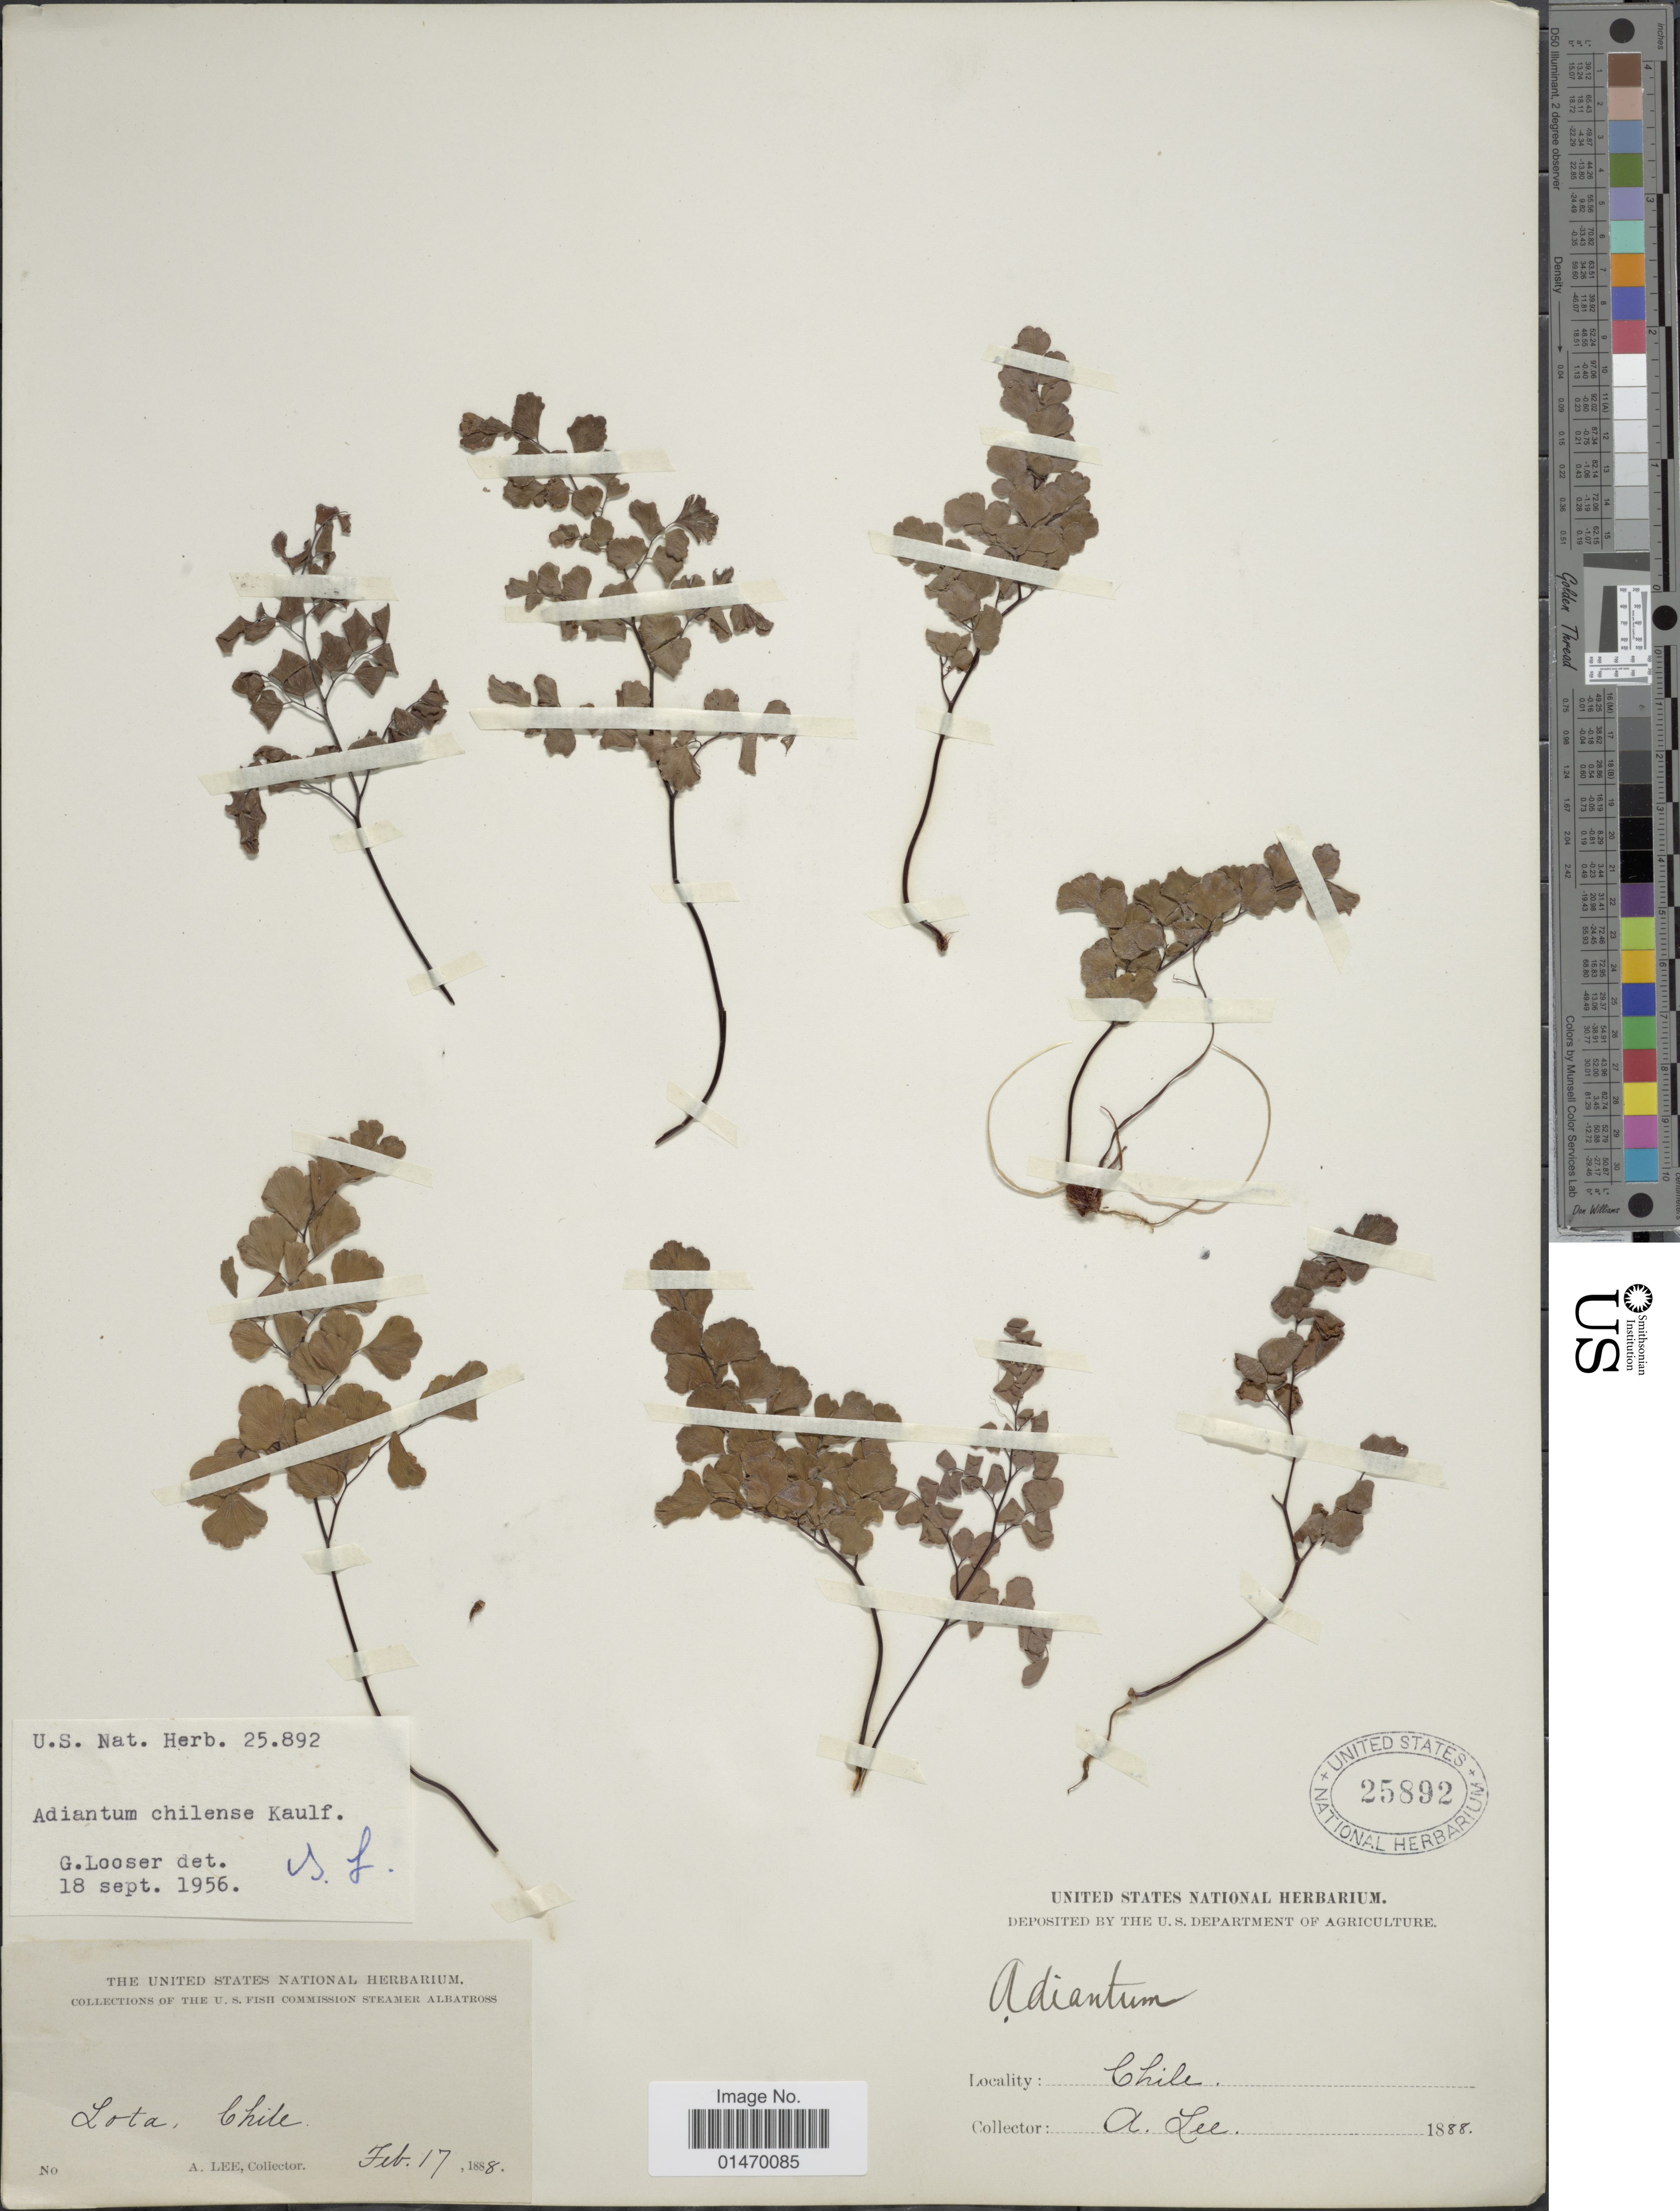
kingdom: Plantae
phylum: Tracheophyta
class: Polypodiopsida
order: Polypodiales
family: Pteridaceae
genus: Adiantum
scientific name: Adiantum chilense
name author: Kaulf.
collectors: A. Lee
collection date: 1888-02-17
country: Chile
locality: Lota, Chile.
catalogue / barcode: US 25892